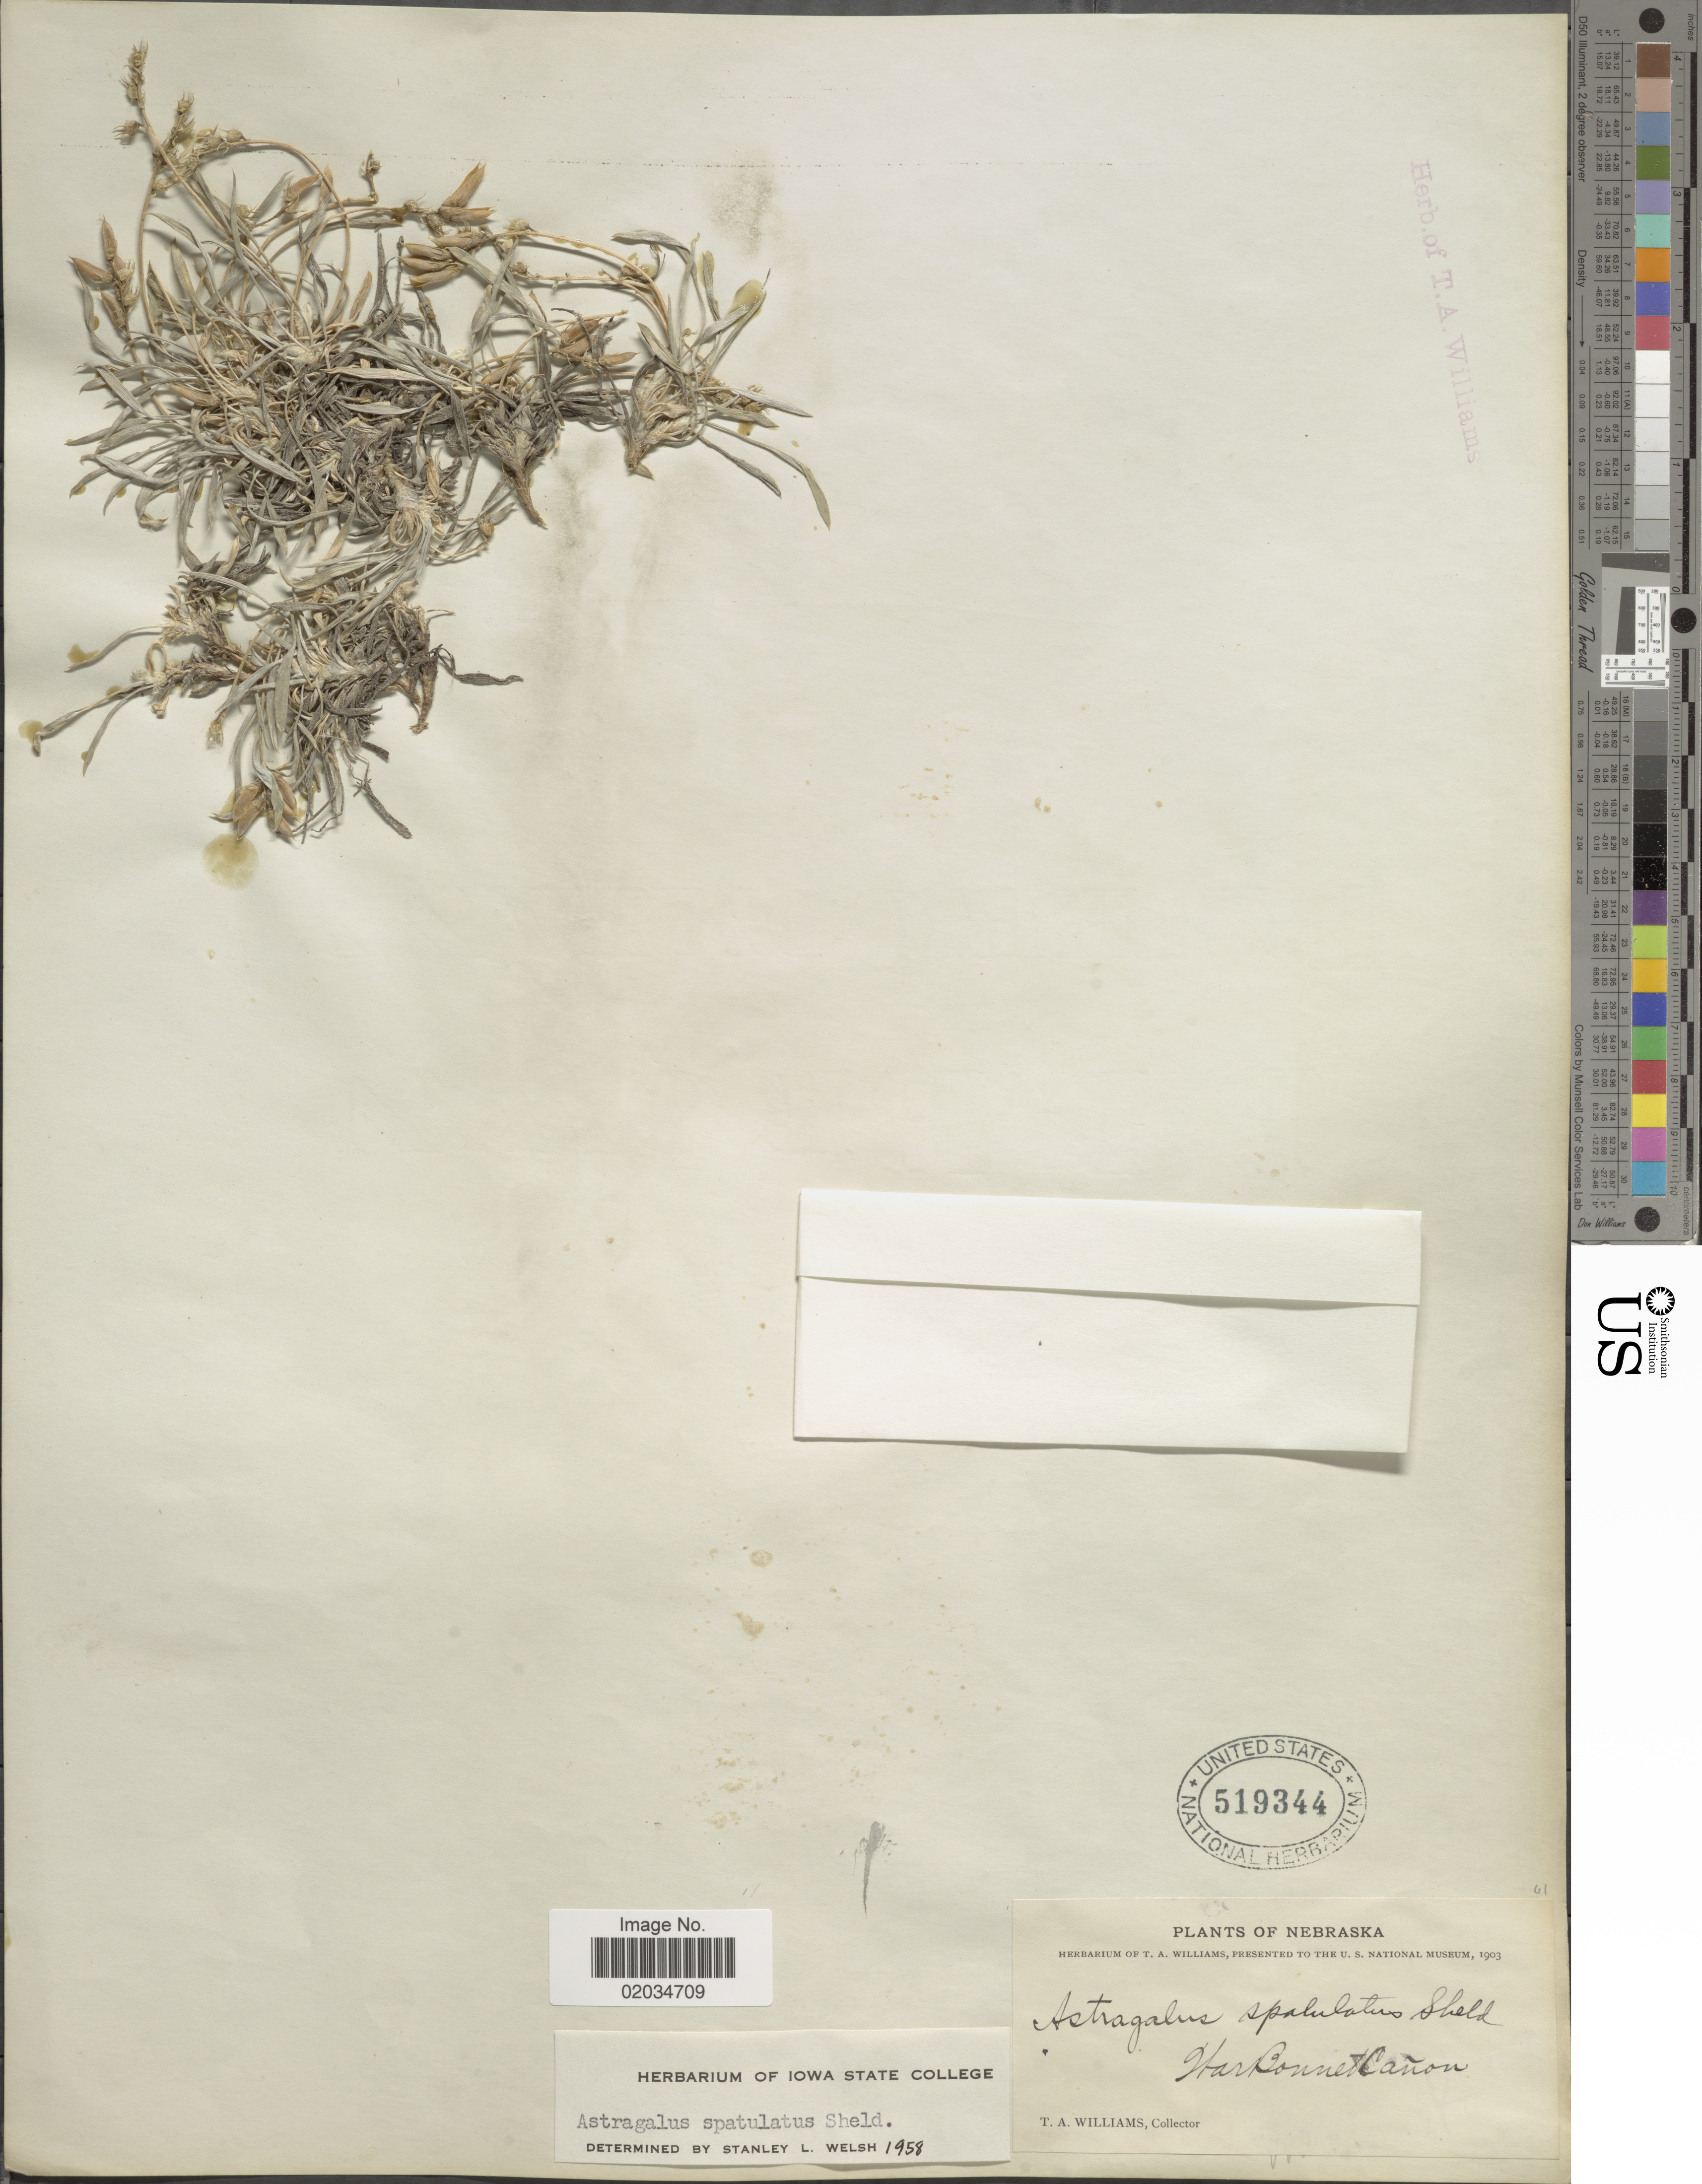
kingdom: Plantae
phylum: Tracheophyta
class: Magnoliopsida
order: Fabales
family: Fabaceae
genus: Astragalus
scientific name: Astragalus sparsiflorus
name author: A. Gray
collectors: T. A. Williams (herbarium)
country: United States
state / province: Nebraska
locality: War Bonnet Cañon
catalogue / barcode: US 519344